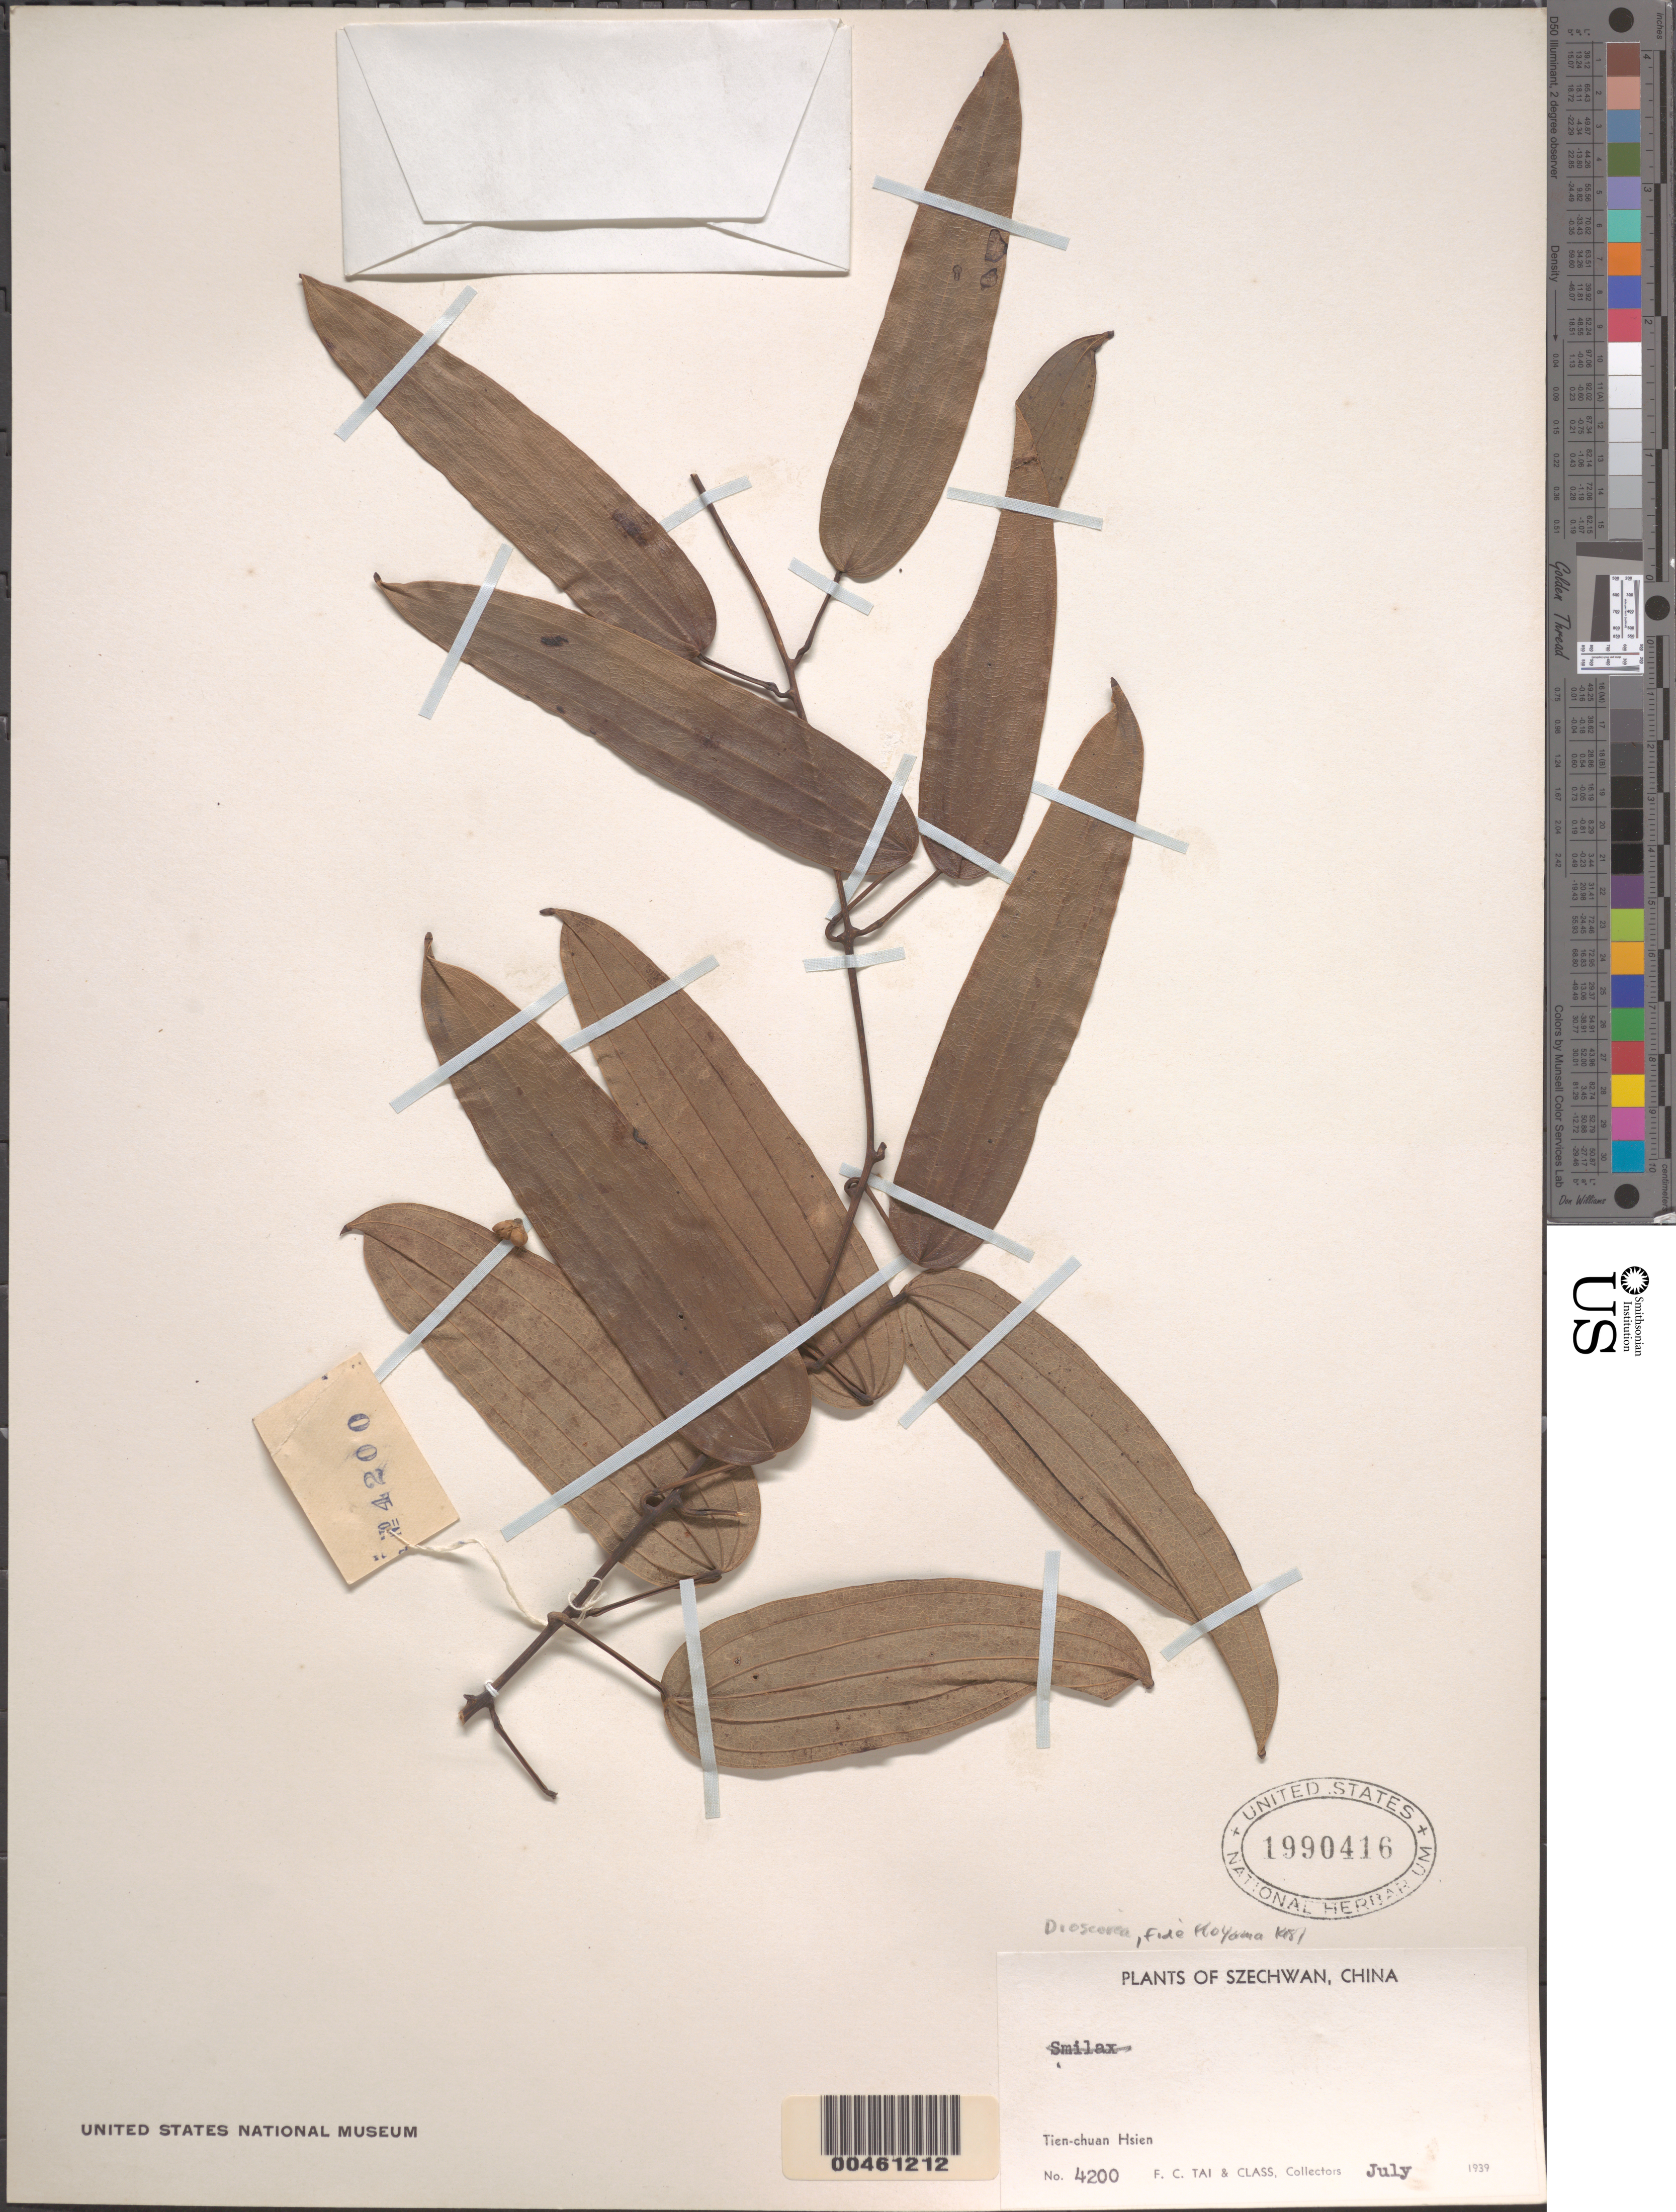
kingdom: Plantae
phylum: Tracheophyta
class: Liliopsida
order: Dioscoreales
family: Dioscoreaceae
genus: Dioscorea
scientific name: Dioscorea sp.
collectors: F. Tai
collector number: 4200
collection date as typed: Jul 1939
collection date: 1939-07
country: China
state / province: Sichuan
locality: T'ien-ch'üan Hsien (district) or Tianquan Xian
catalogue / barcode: US 1990416